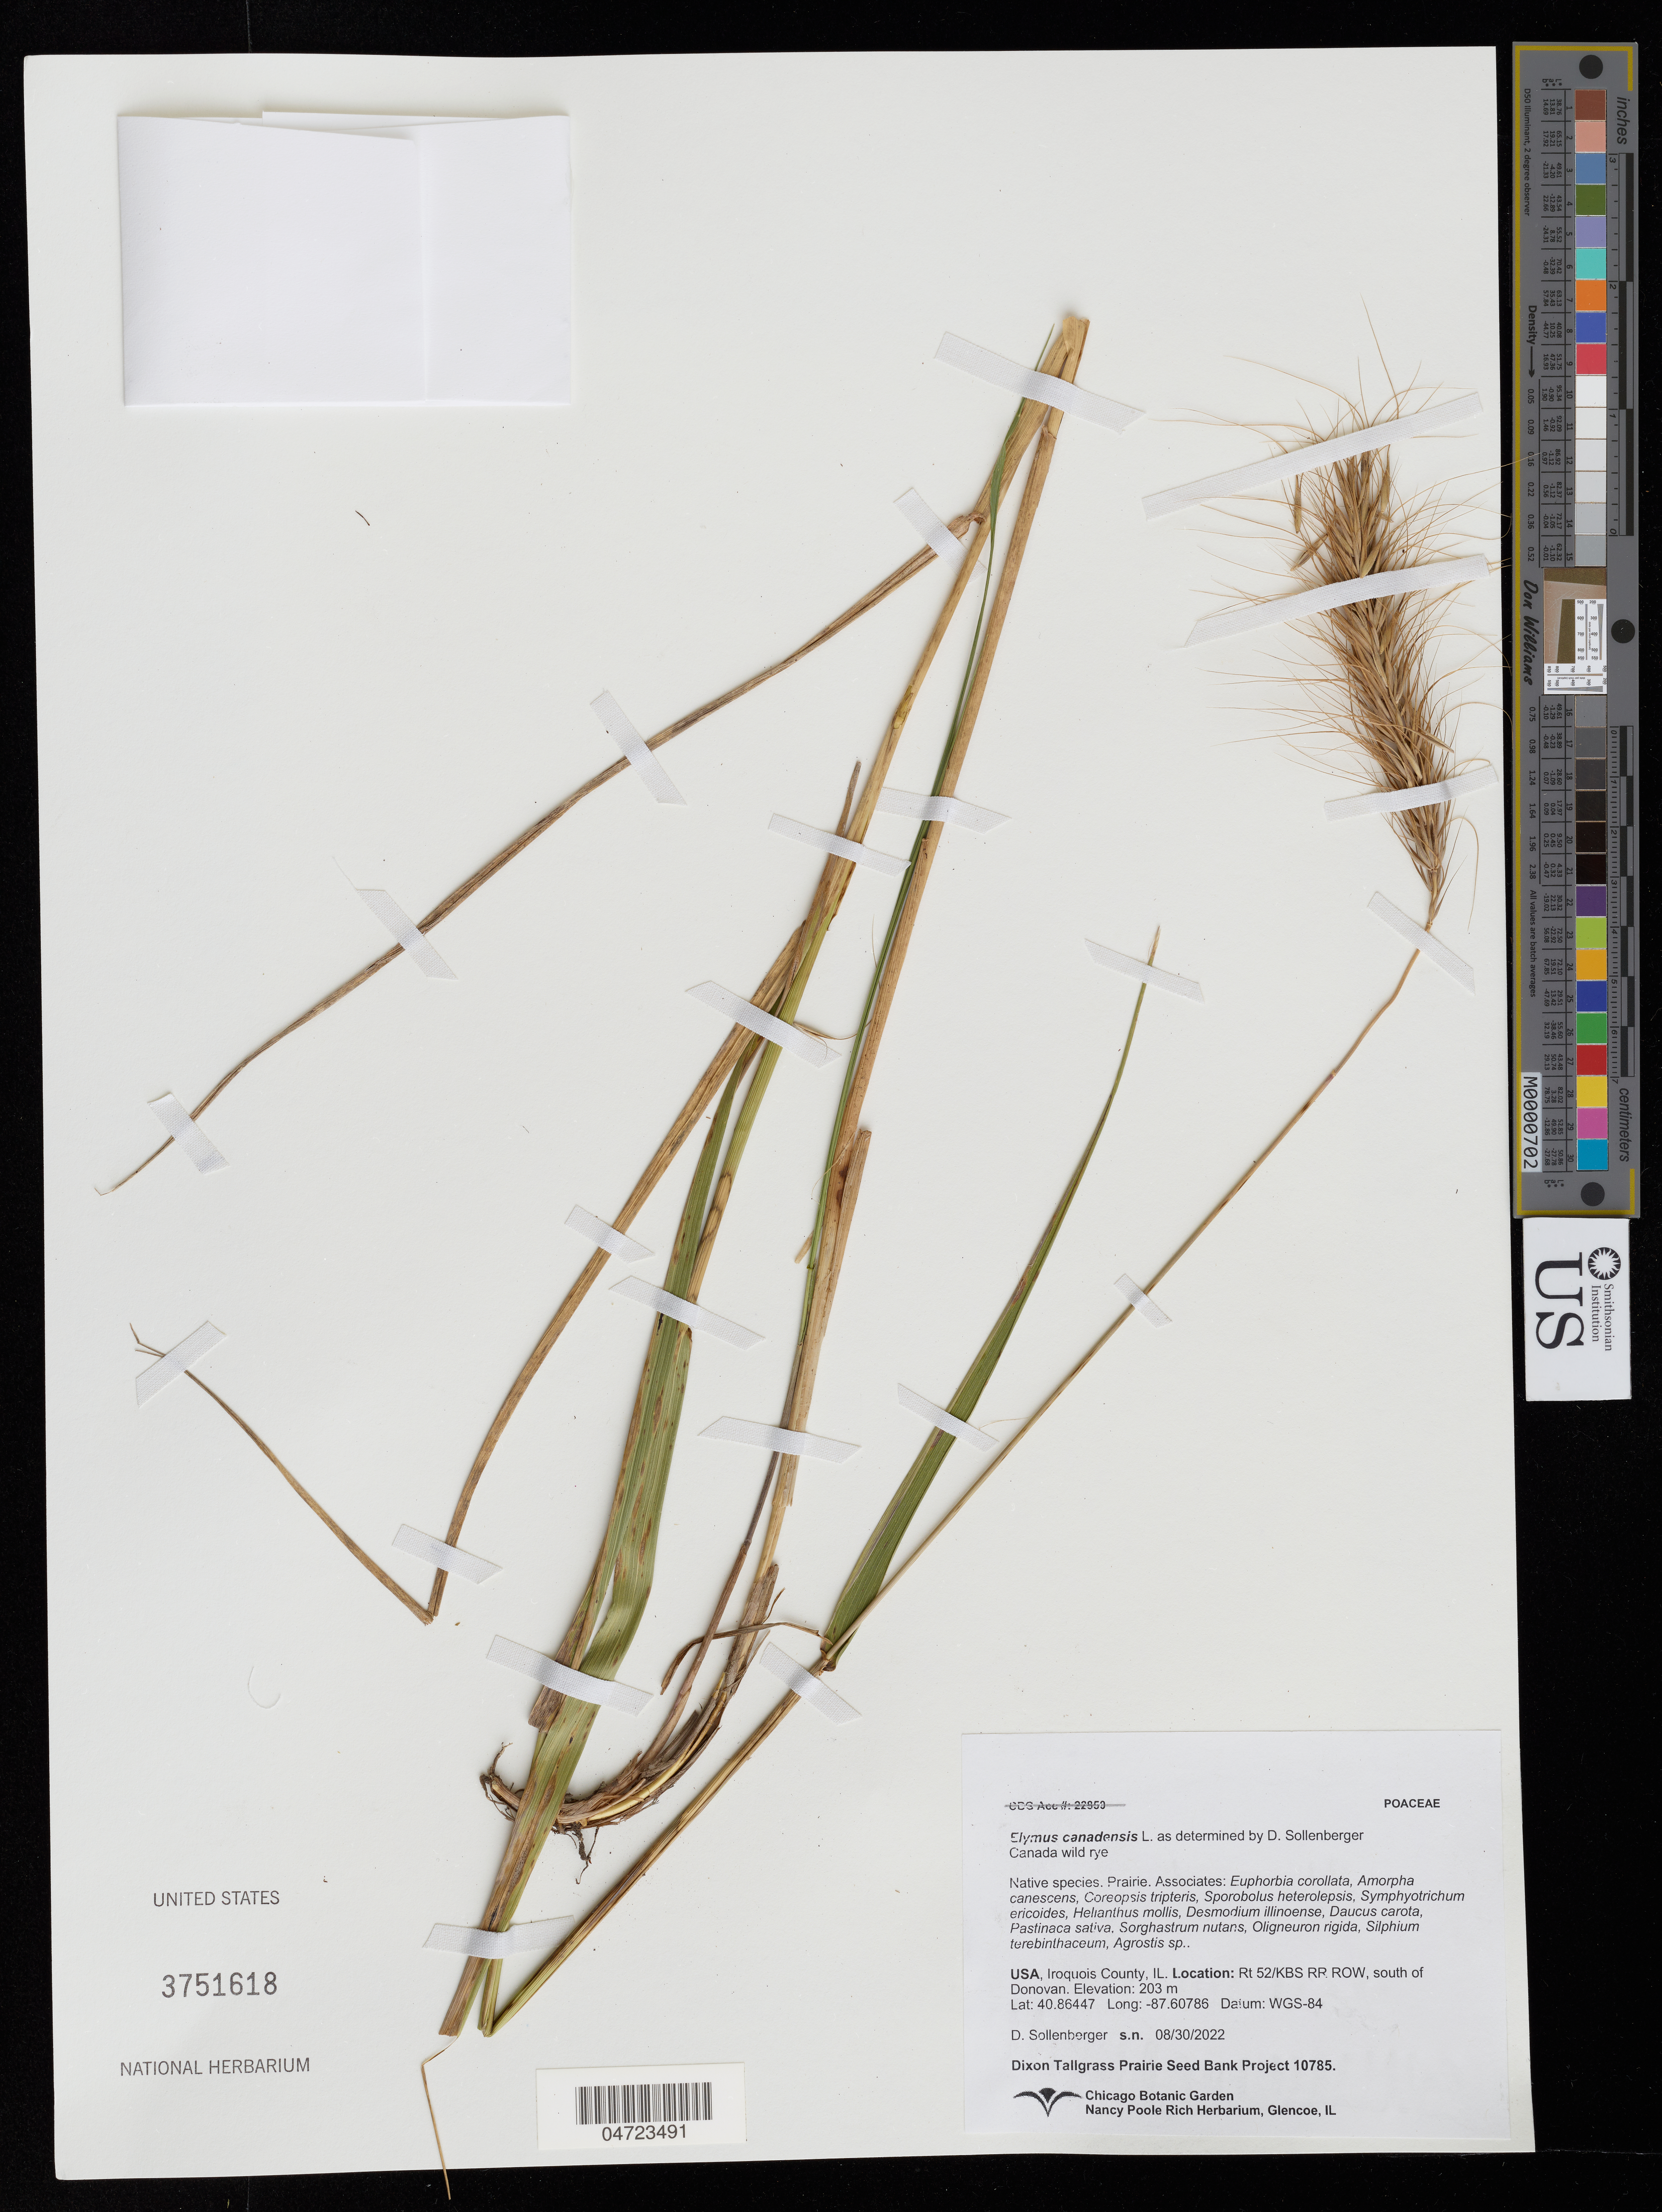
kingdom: Plantae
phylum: Tracheophyta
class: Liliopsida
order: Poales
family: Poaceae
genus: Elymus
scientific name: Elymus canadensis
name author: L.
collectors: D. Sollenberger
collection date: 2022-08-30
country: United States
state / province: Illinois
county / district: Iroquois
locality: Iroquois County. Rt 52/KBS RR ROW, south of Donovan.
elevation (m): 203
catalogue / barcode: US 3751618